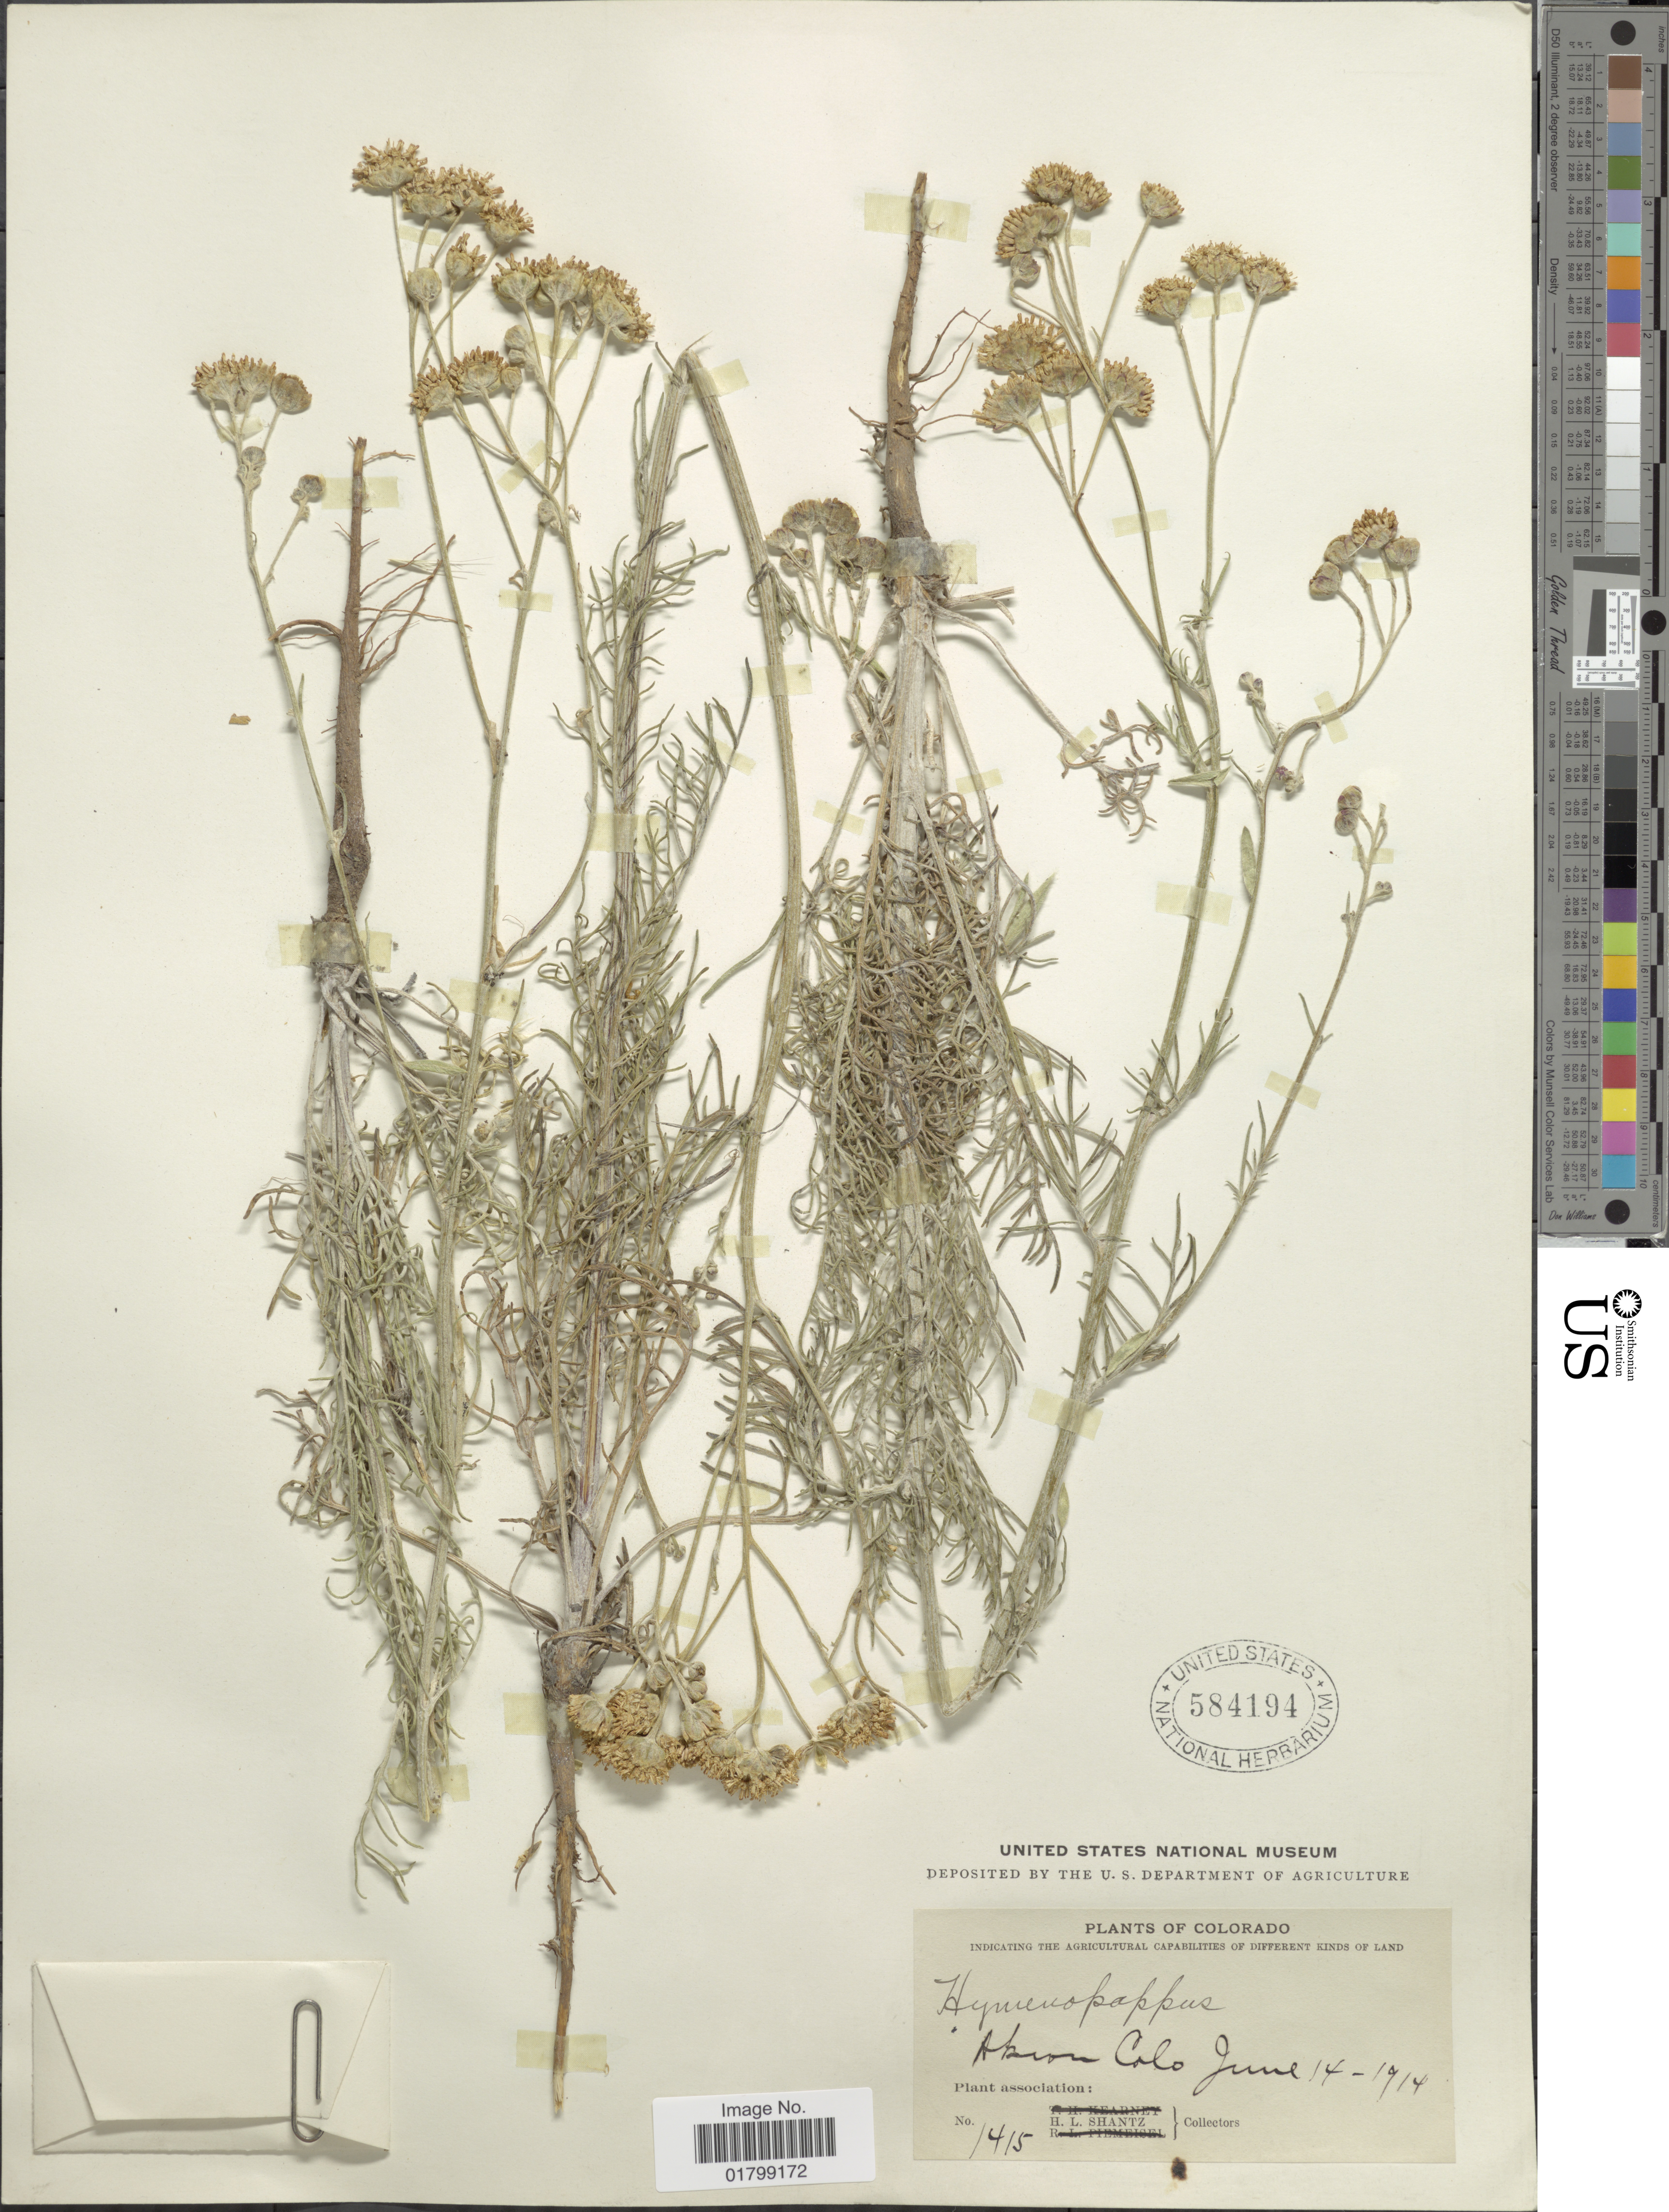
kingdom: Plantae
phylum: Tracheophyta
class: Magnoliopsida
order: Asterales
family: Asteraceae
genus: Hymenopappus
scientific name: Hymenopappus sp.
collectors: H. Shantz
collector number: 1415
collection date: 1914-06-14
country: United States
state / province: Colorado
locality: Akron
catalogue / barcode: US 584194